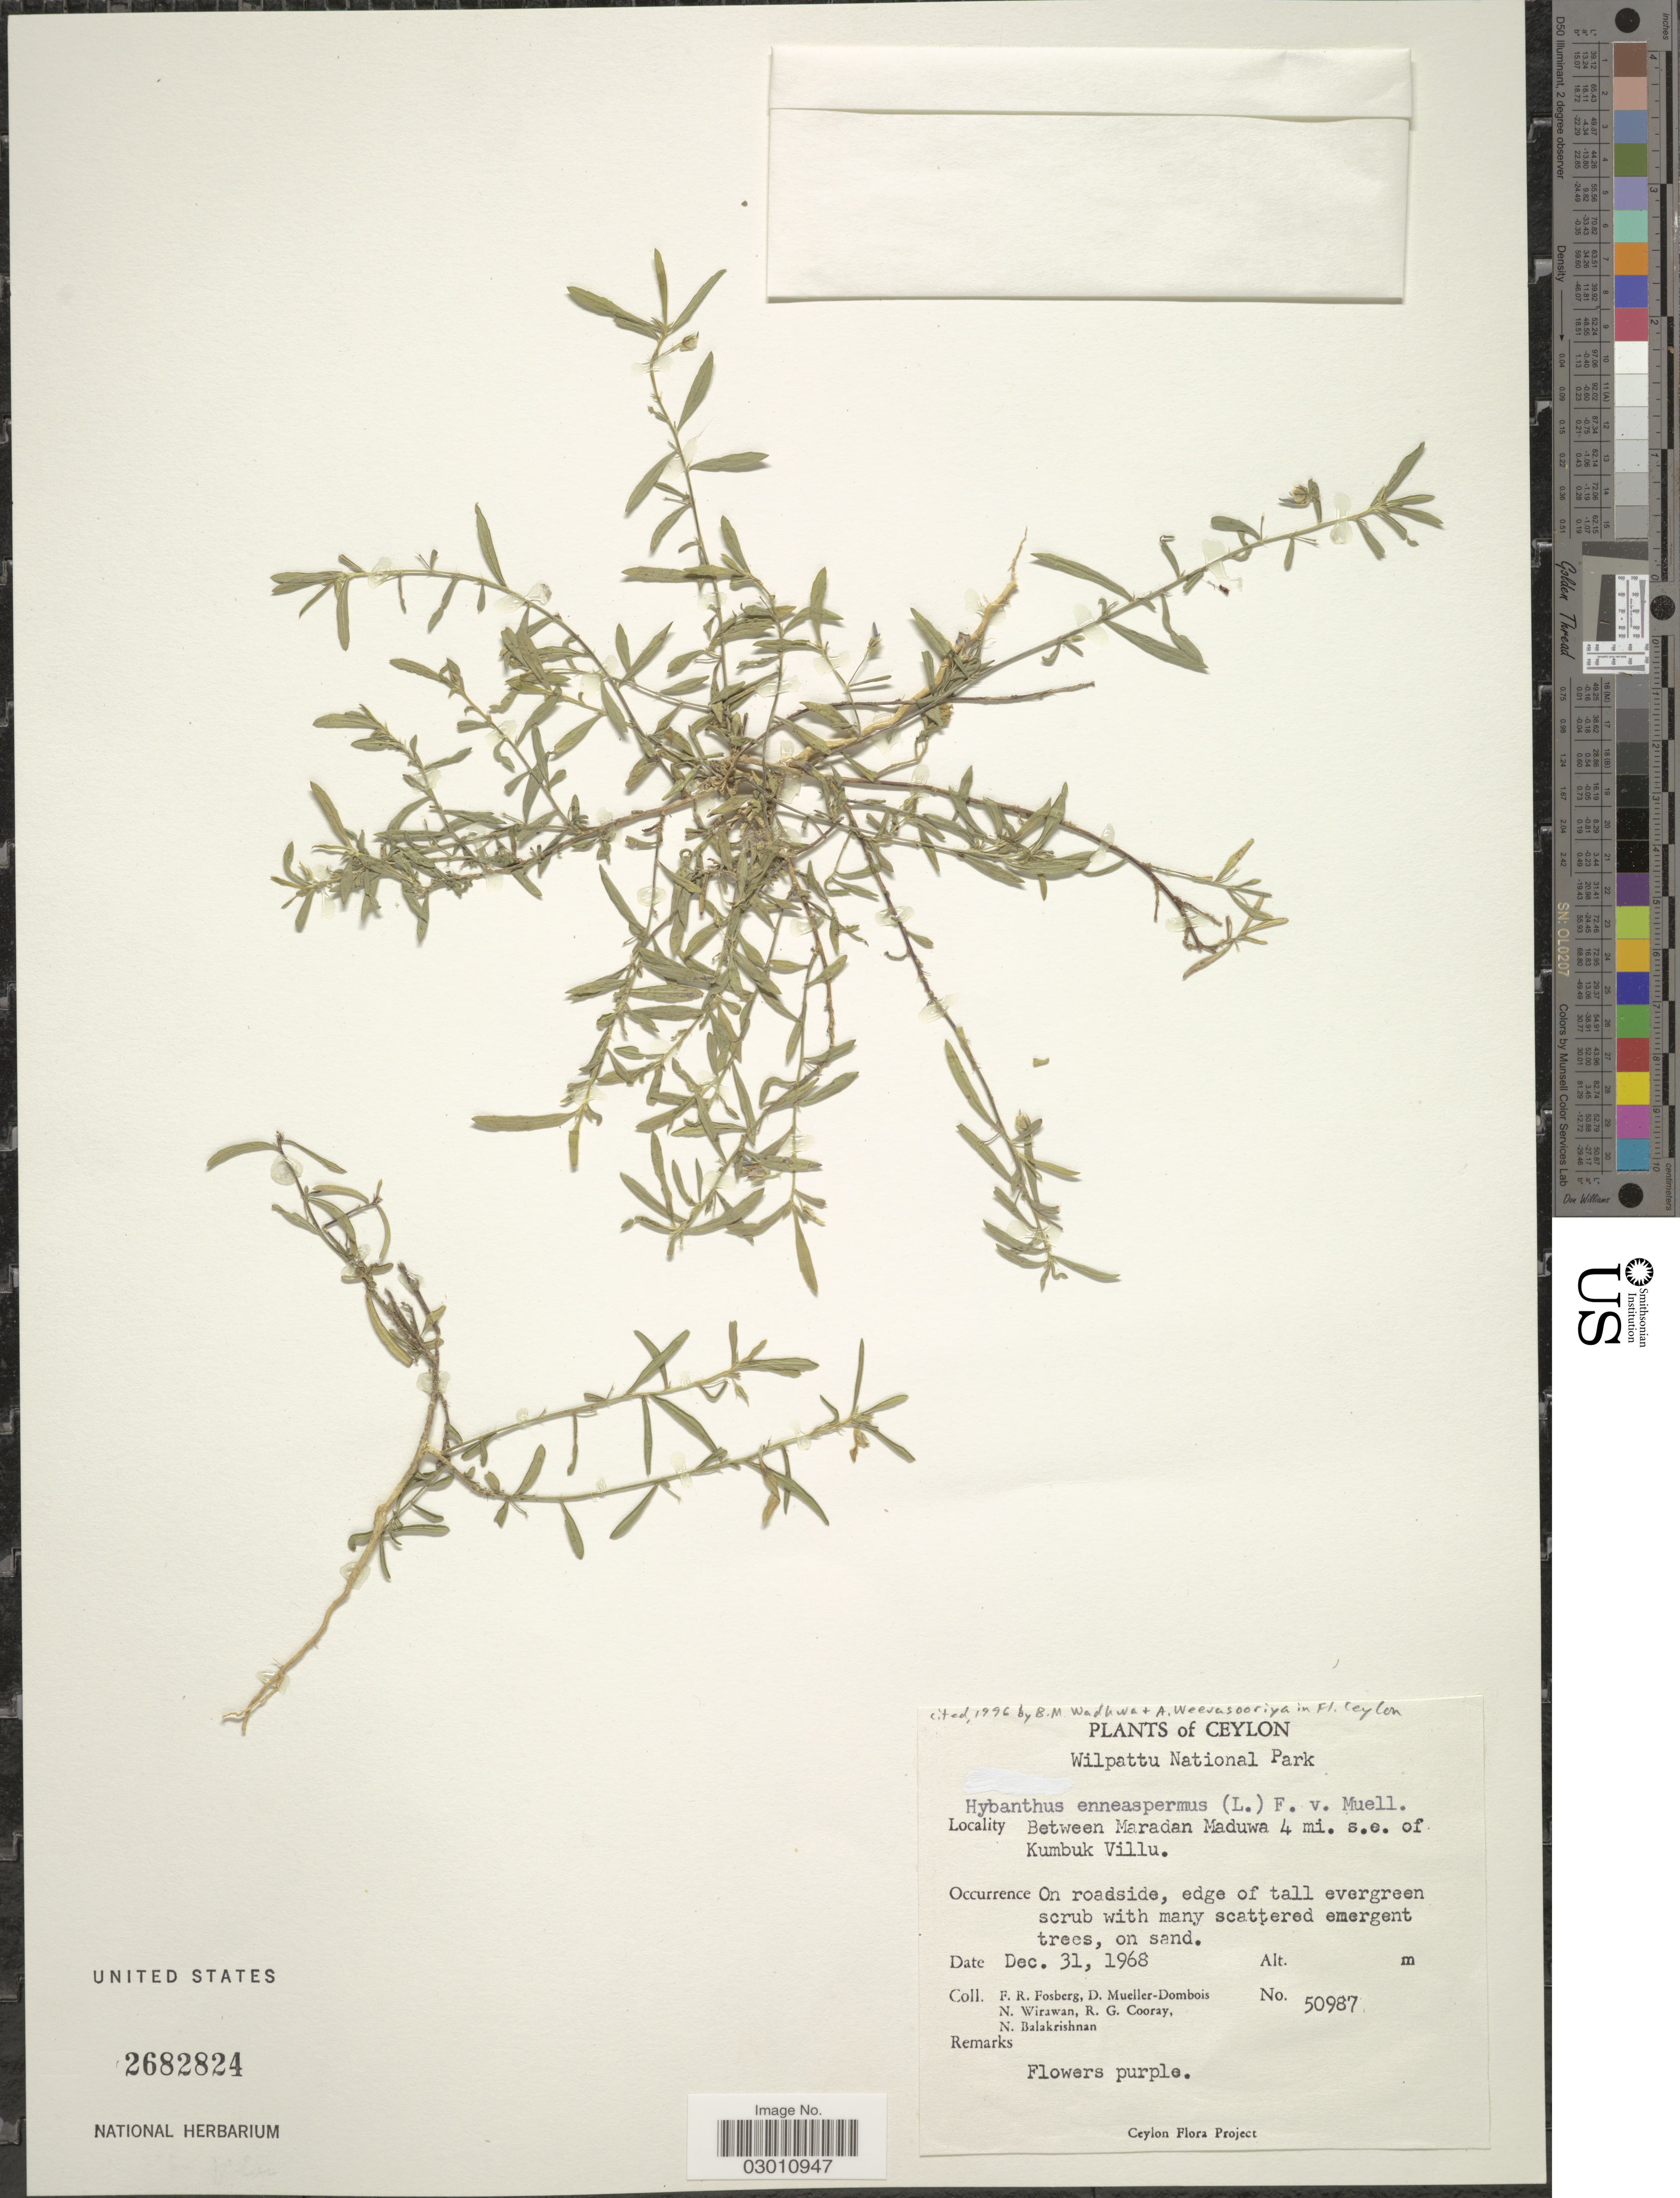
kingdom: Plantae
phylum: Tracheophyta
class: Magnoliopsida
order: Malpighiales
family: Violaceae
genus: Pigea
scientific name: Pigea enneasperma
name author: (L.) P.I. Forst.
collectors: F. R. Fosberg, D. Mueller-Dombois, N. Wirawan, R. Cooray & N. Balakrishnan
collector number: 50987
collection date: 1968-12-31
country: Sri Lanka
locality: Ceylon. Wilpattu National Park. Between Maradan Maduwa 4 mi. s. e. of Kumbuk Villu.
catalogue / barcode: US 2682824